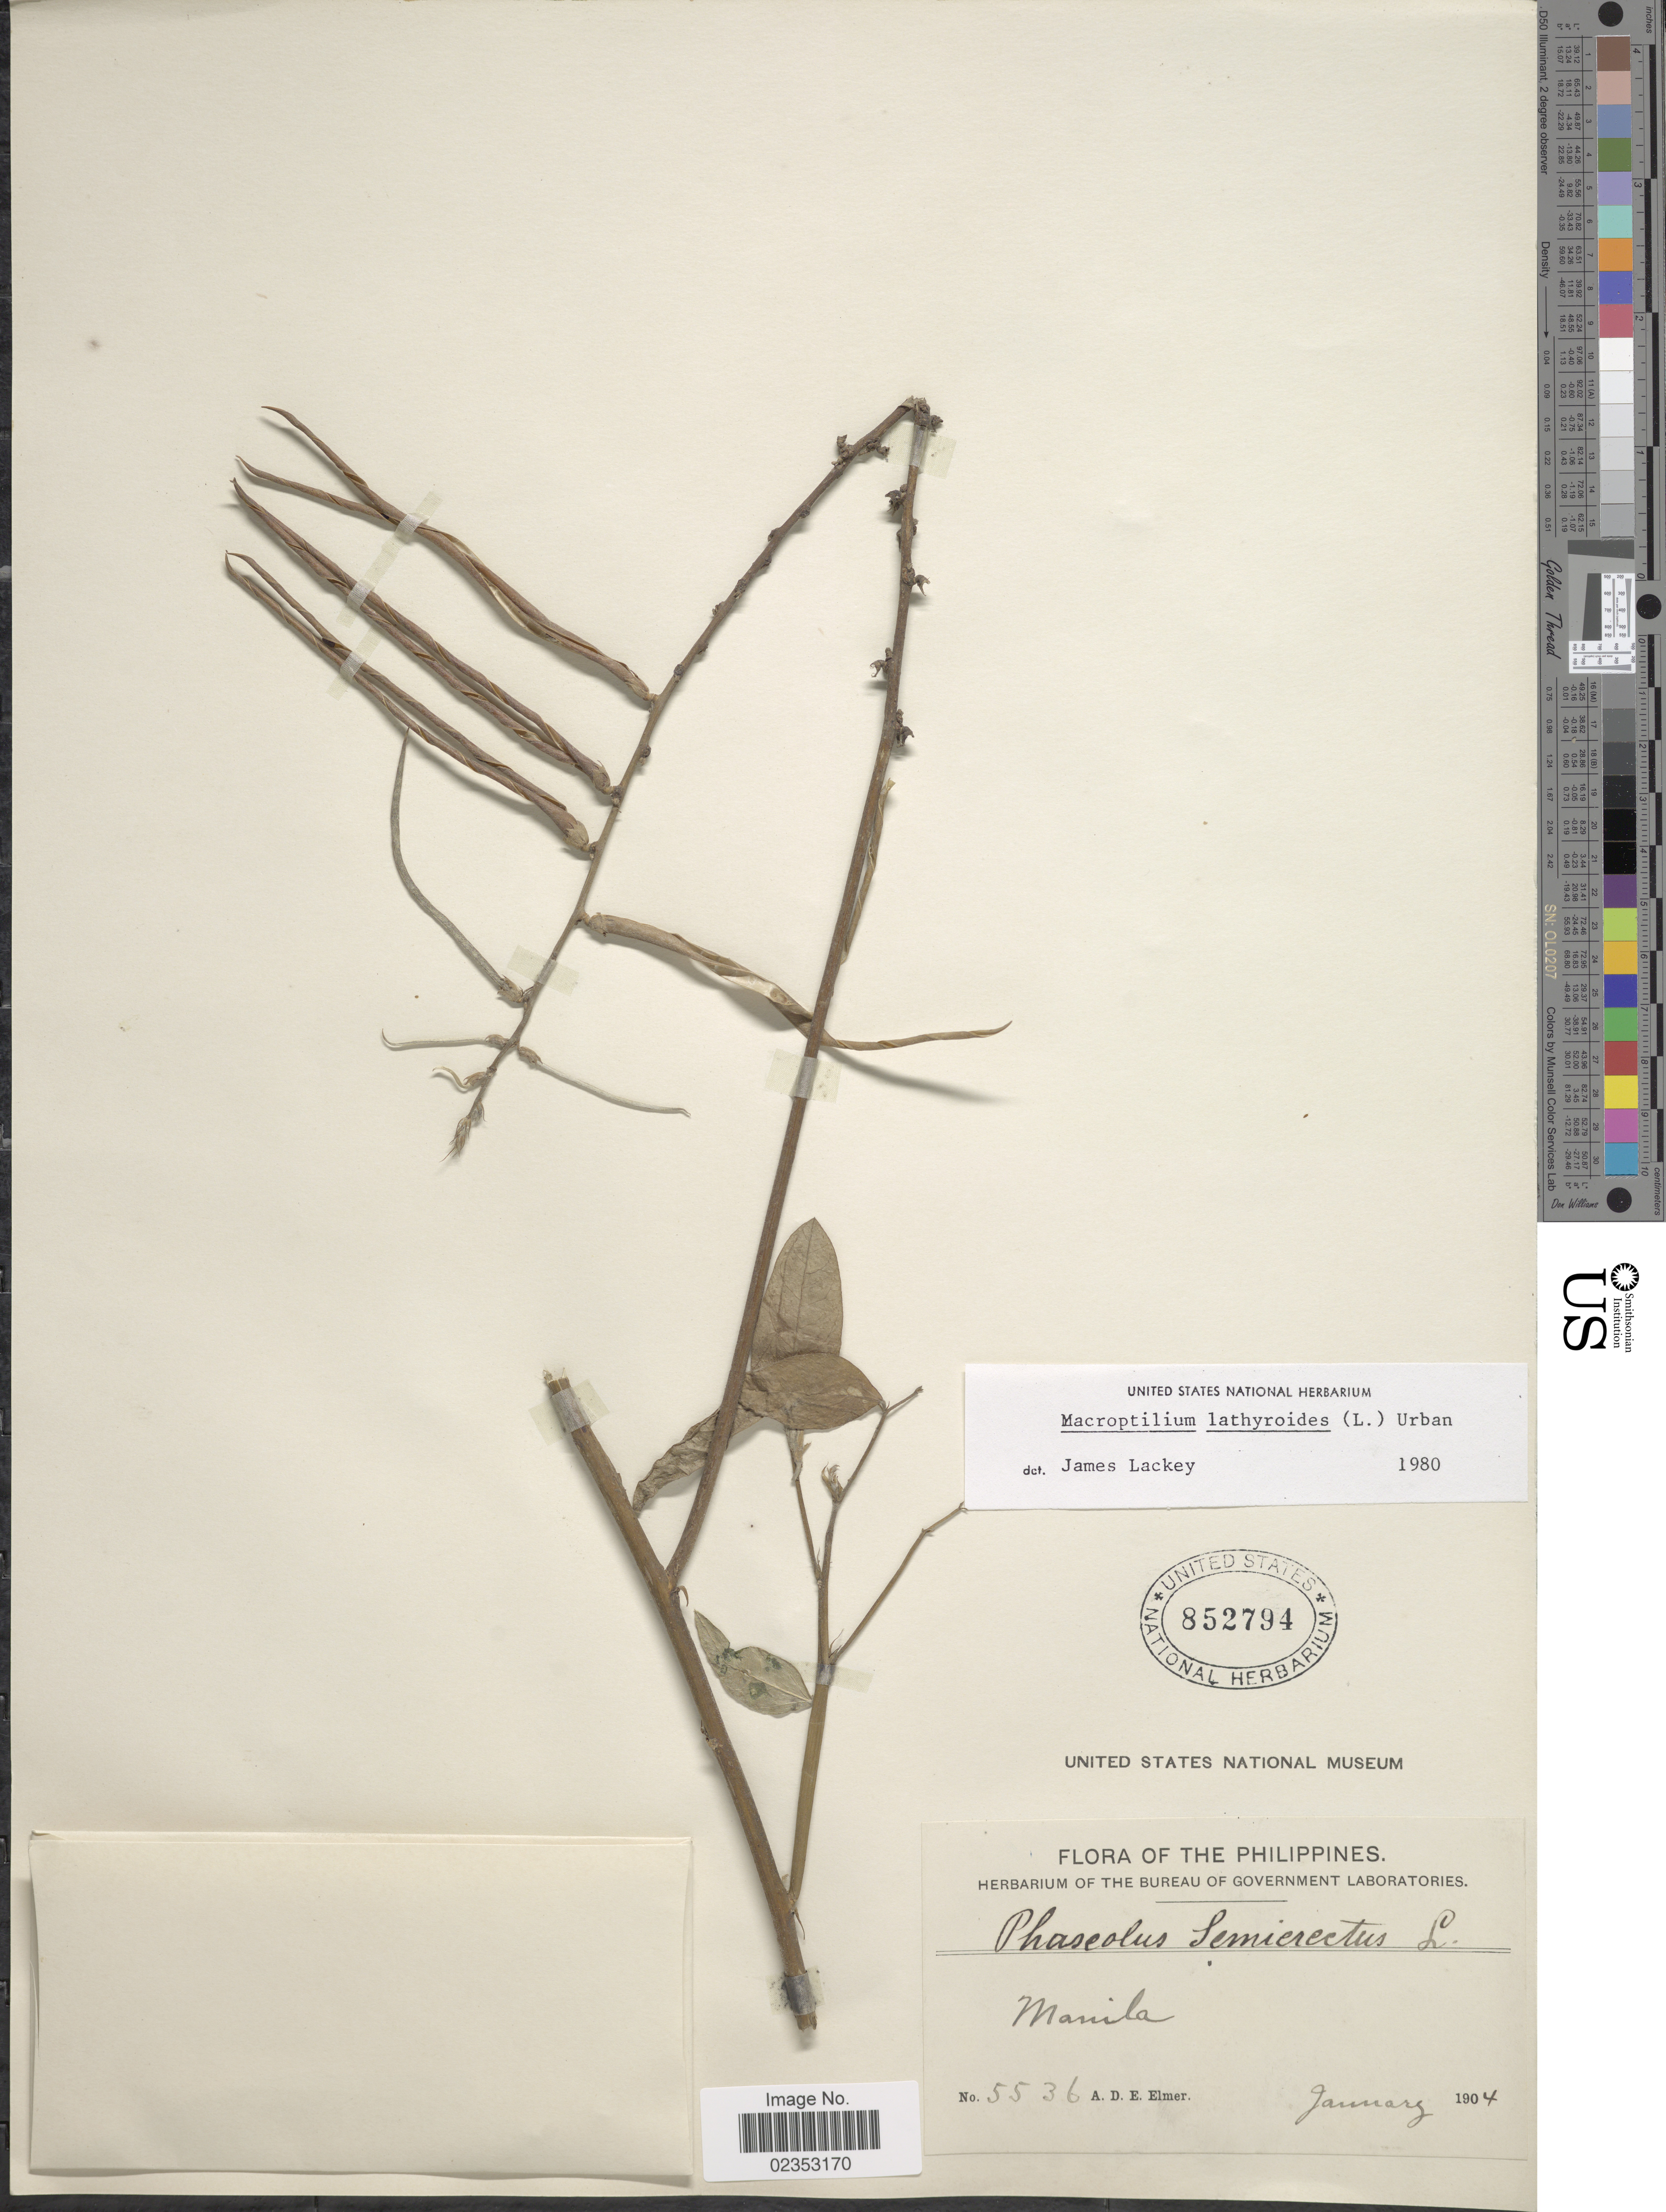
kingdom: Plantae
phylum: Tracheophyta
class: Magnoliopsida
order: Fabales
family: Fabaceae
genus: Macroptilium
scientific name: Macroptilium lathyroides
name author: (L.) Urb.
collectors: A. D. E. Elmer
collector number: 5536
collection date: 1904-01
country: Philippines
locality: Manila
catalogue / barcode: US 852794